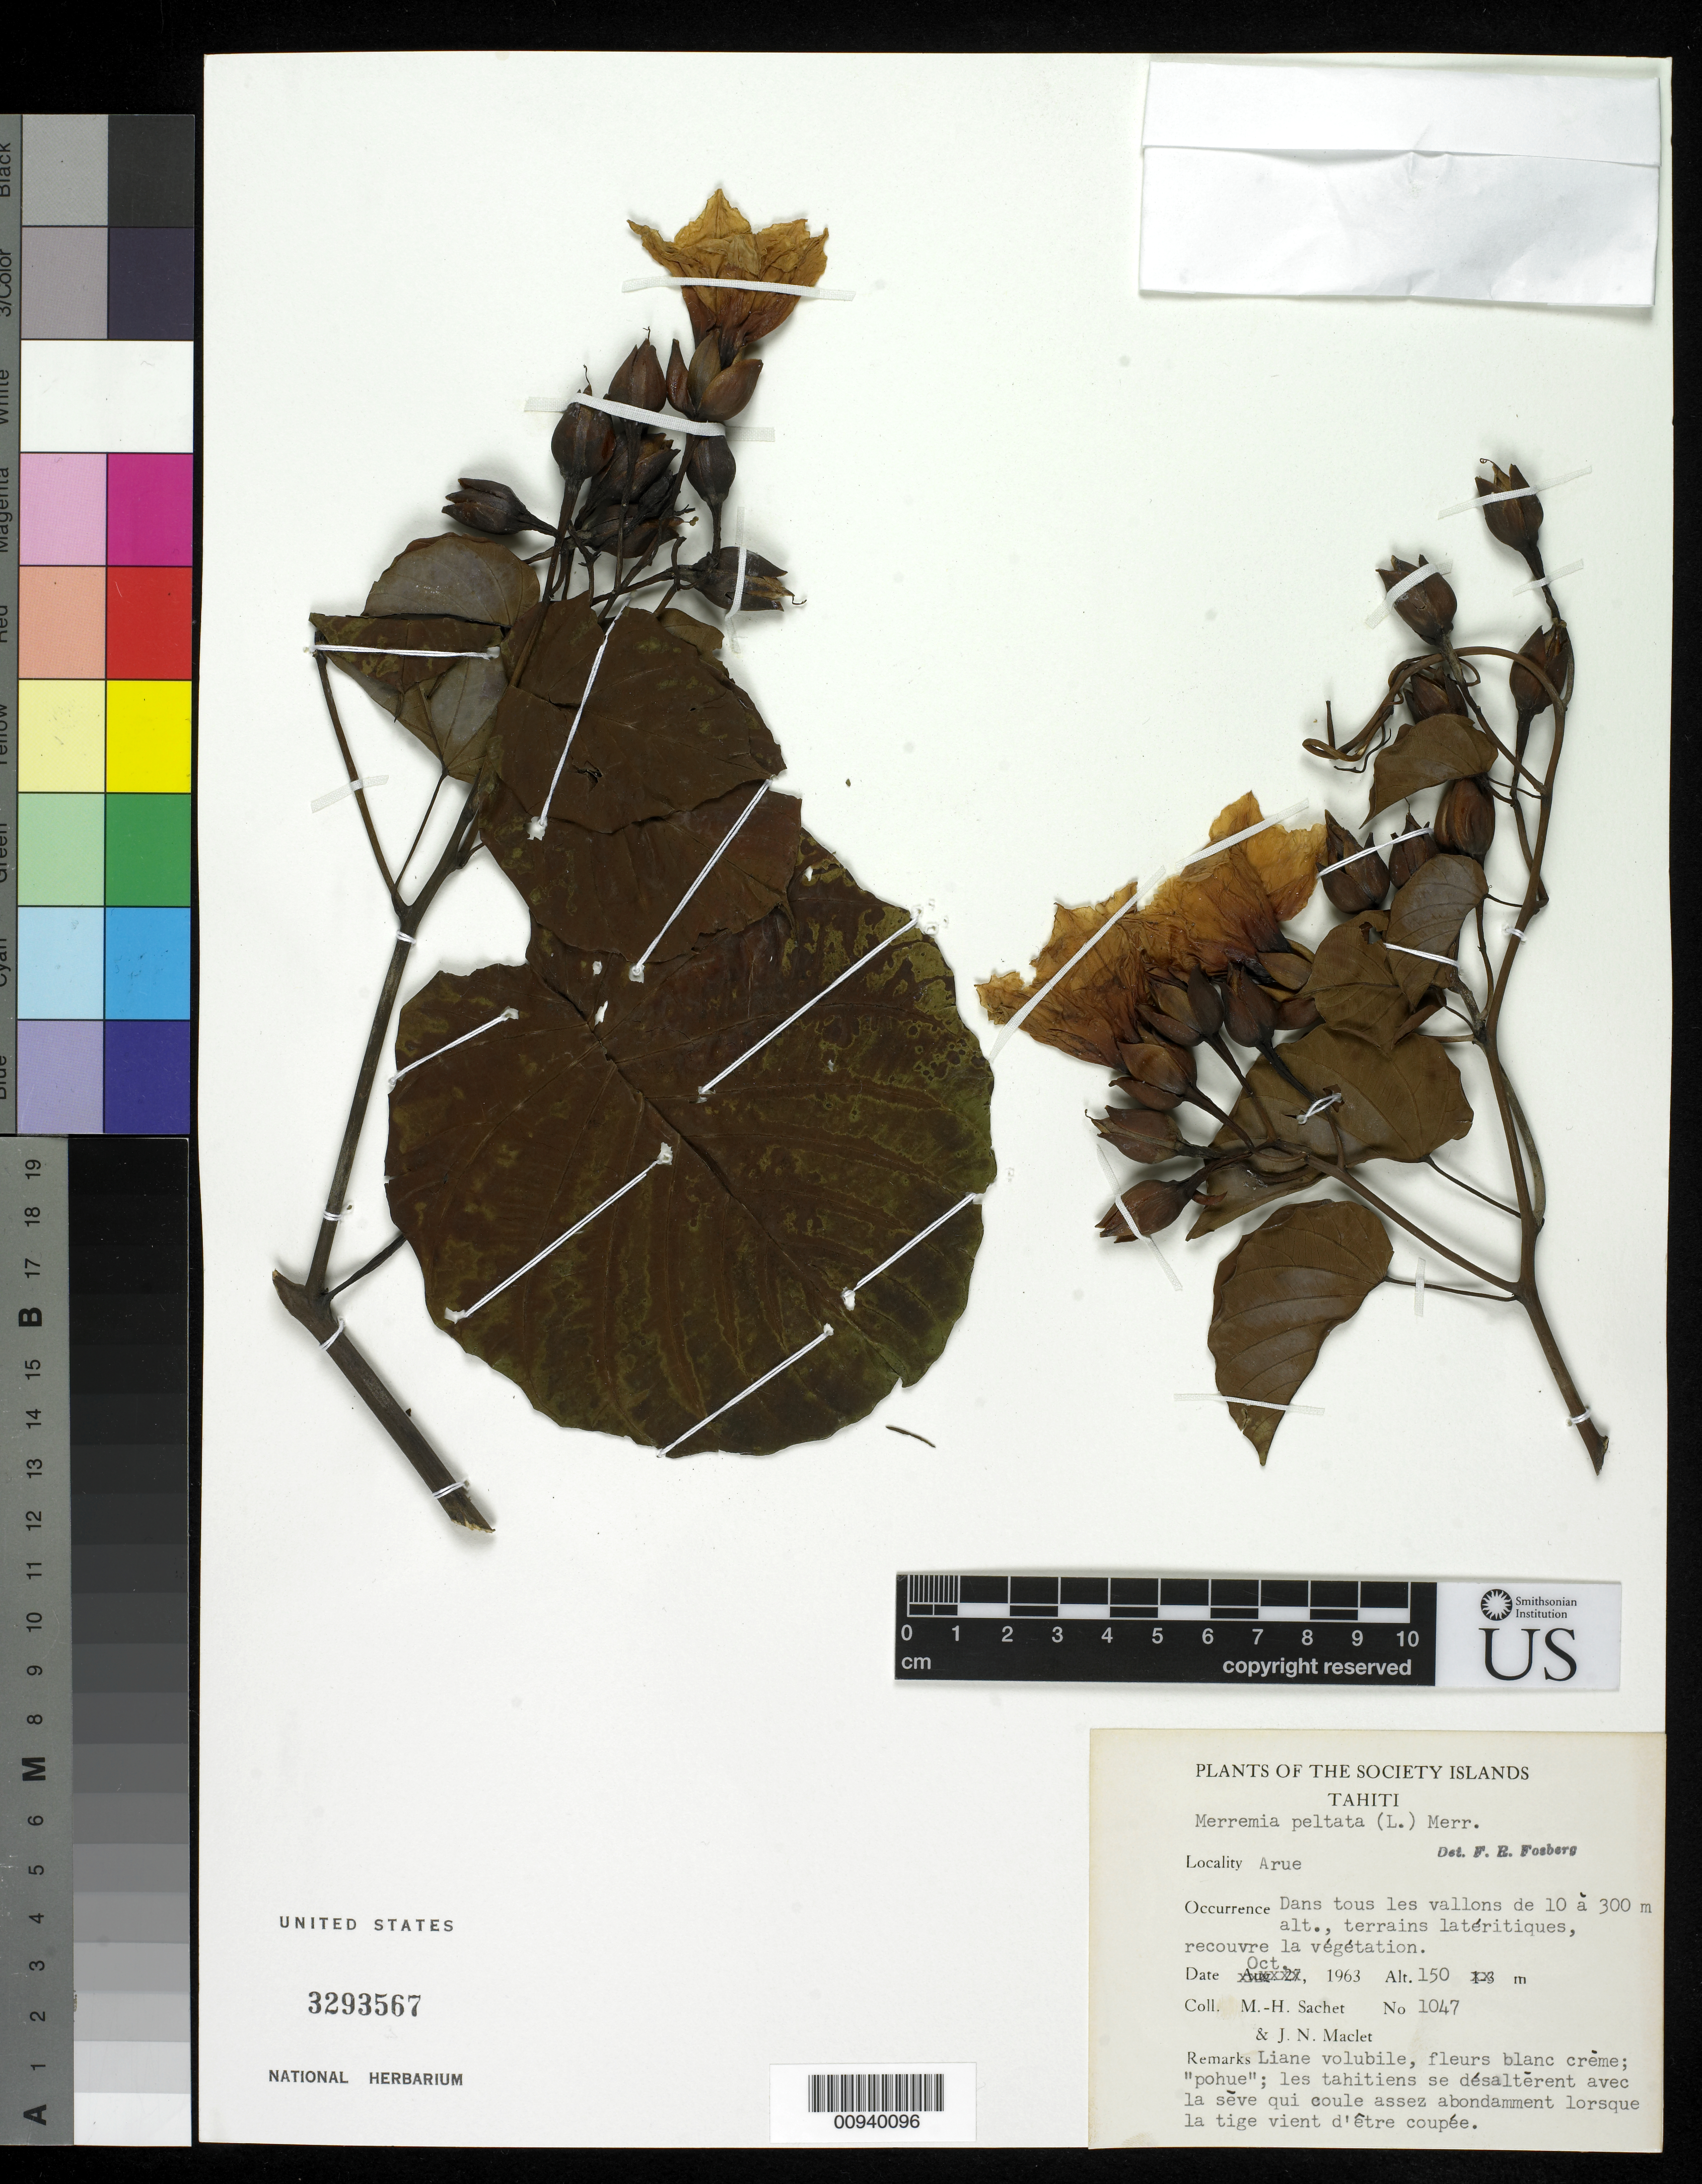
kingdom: Plantae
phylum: Tracheophyta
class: Magnoliopsida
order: Solanales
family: Convolvulaceae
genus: Decalobanthus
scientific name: Decalobanthus peltatus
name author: (L.) A. R. Simões & Staples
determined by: Wagner, W. L., (BOT), Smithsonian Institution - National Museum of Natural History (UNITED STATES)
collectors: M.-H. Sachet & J. Maclet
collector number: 1047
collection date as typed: Oct 1963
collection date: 1963-10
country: French Polynesia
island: Tahiti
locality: Arue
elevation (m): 150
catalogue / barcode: US 3293567